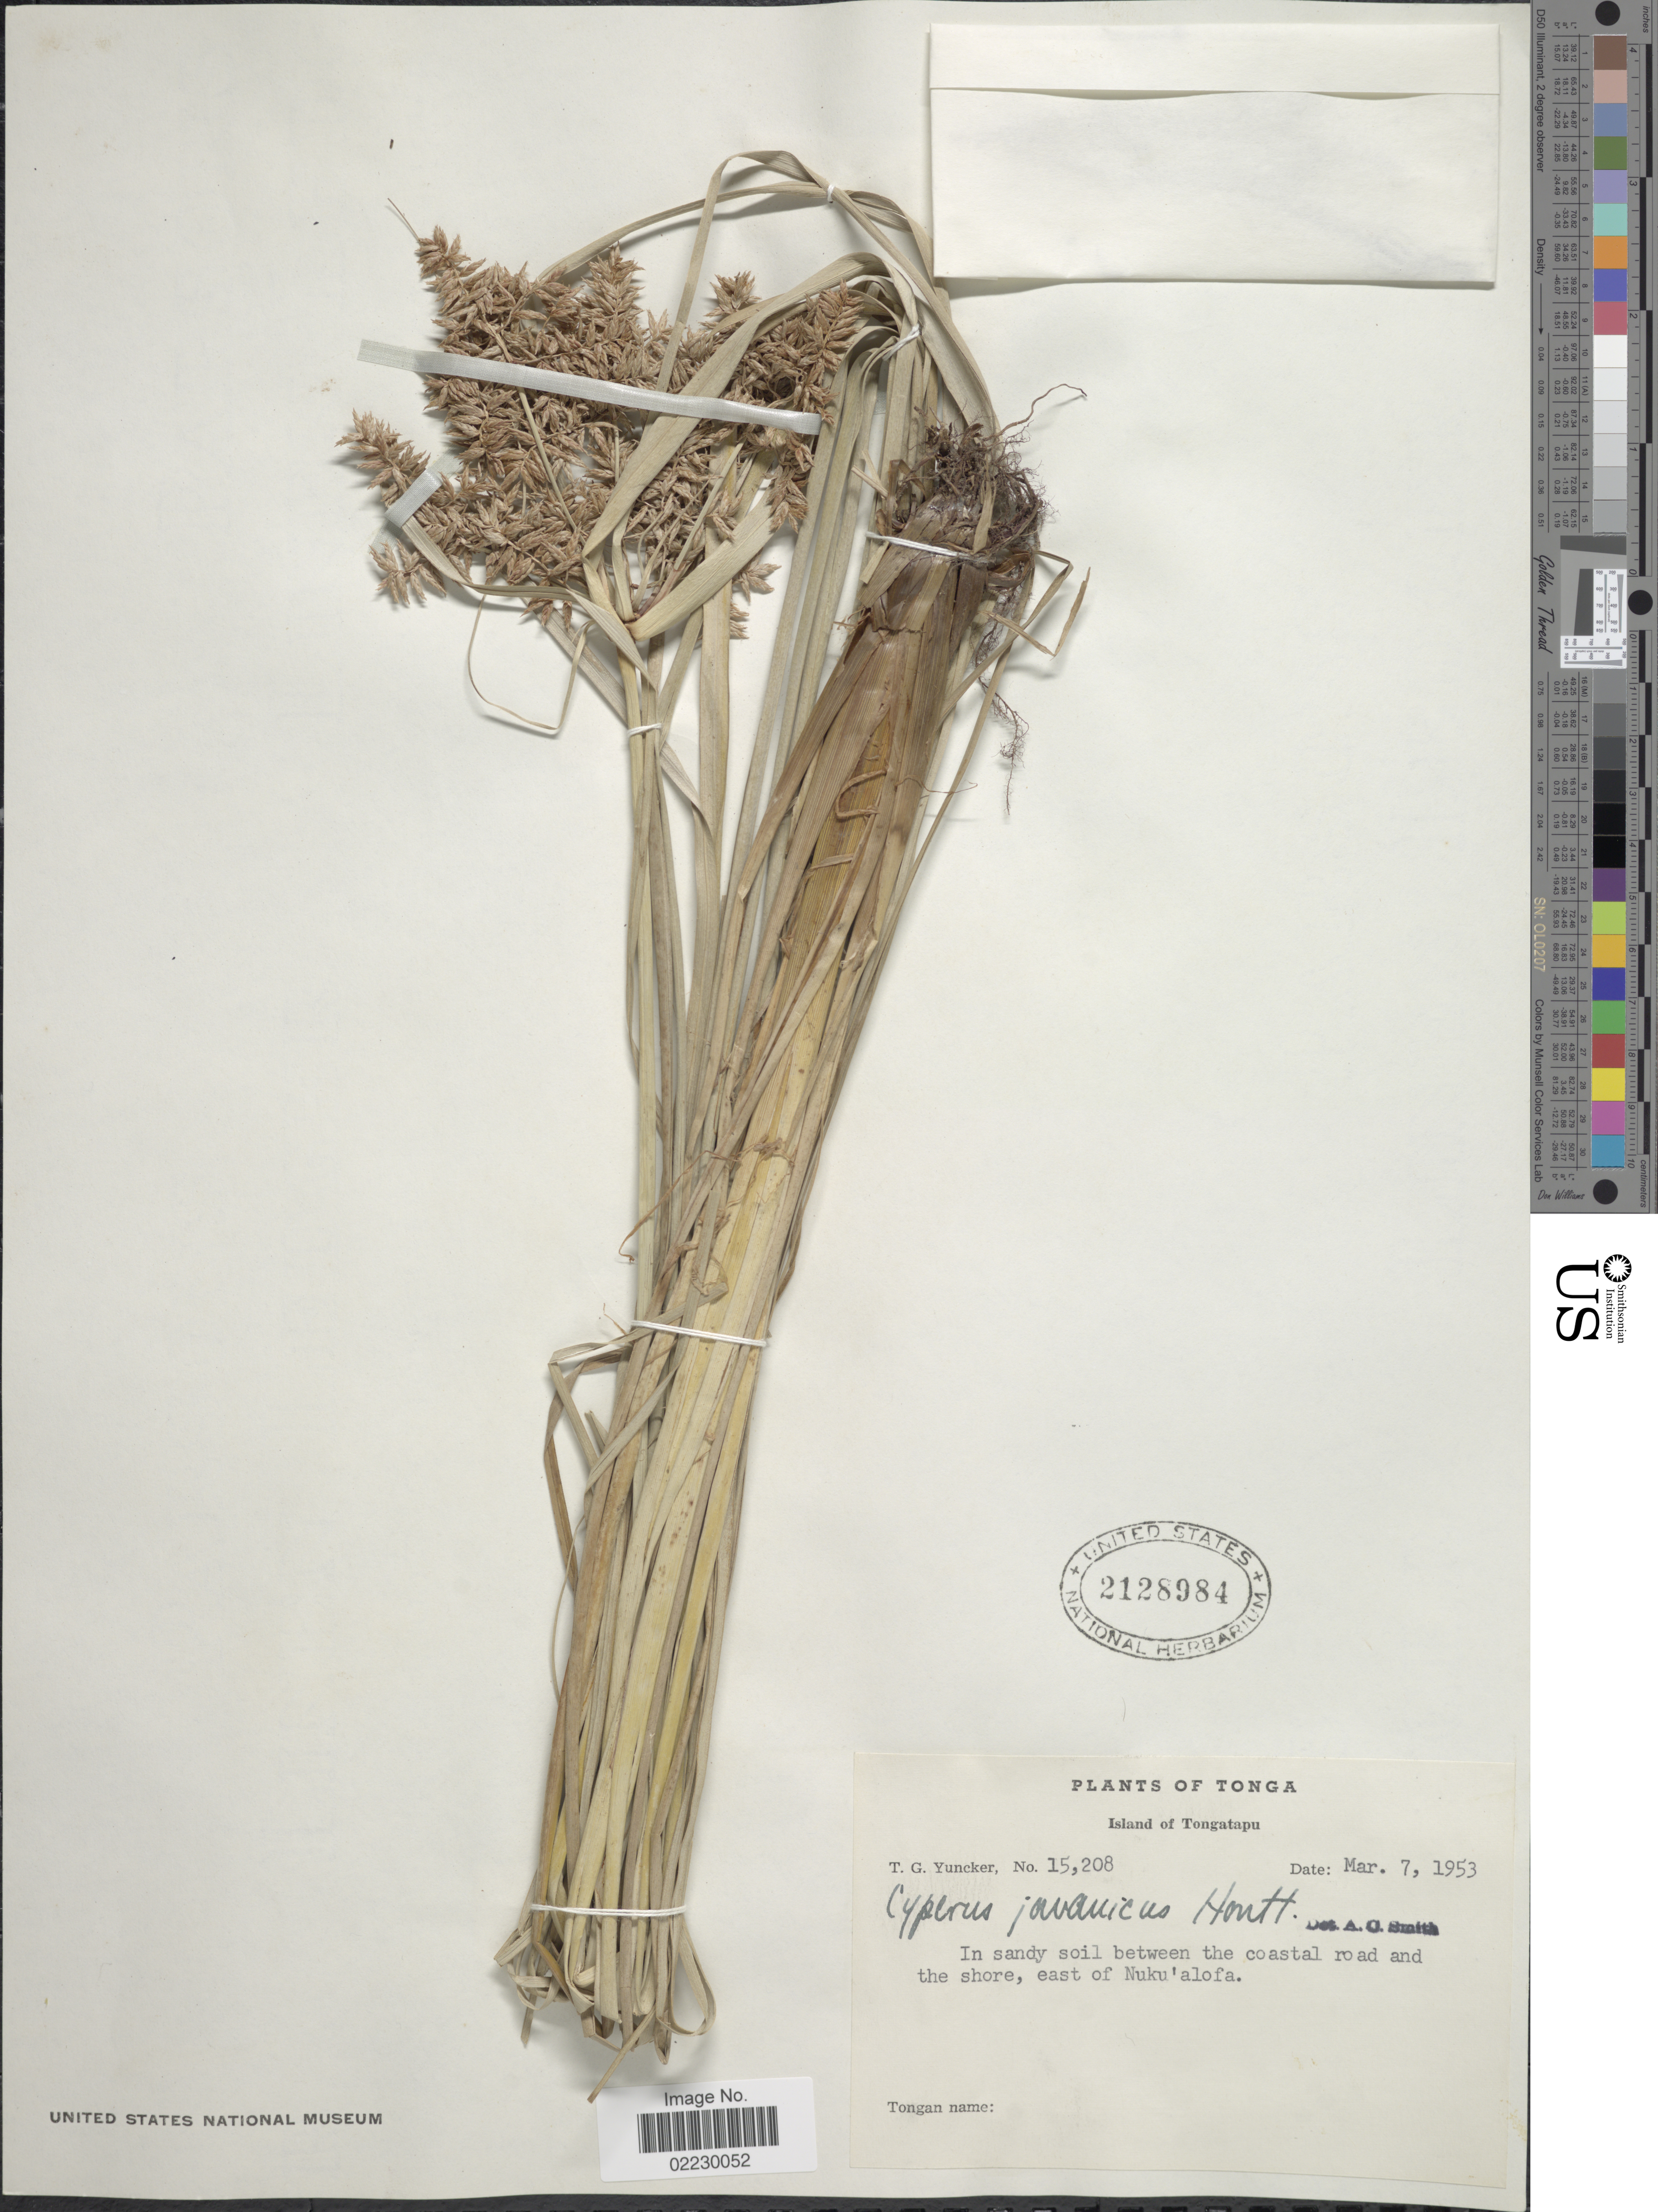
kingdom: Plantae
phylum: Tracheophyta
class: Liliopsida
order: Poales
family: Cyperaceae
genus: Cyperus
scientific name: Cyperus javanicus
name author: Houtt.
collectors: T. G. Yuncker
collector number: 15208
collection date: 1953-03-07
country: Tonga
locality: Island of Tongatapu, between the coastal road and the shore, east of Nuku'alofa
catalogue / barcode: US 2128984